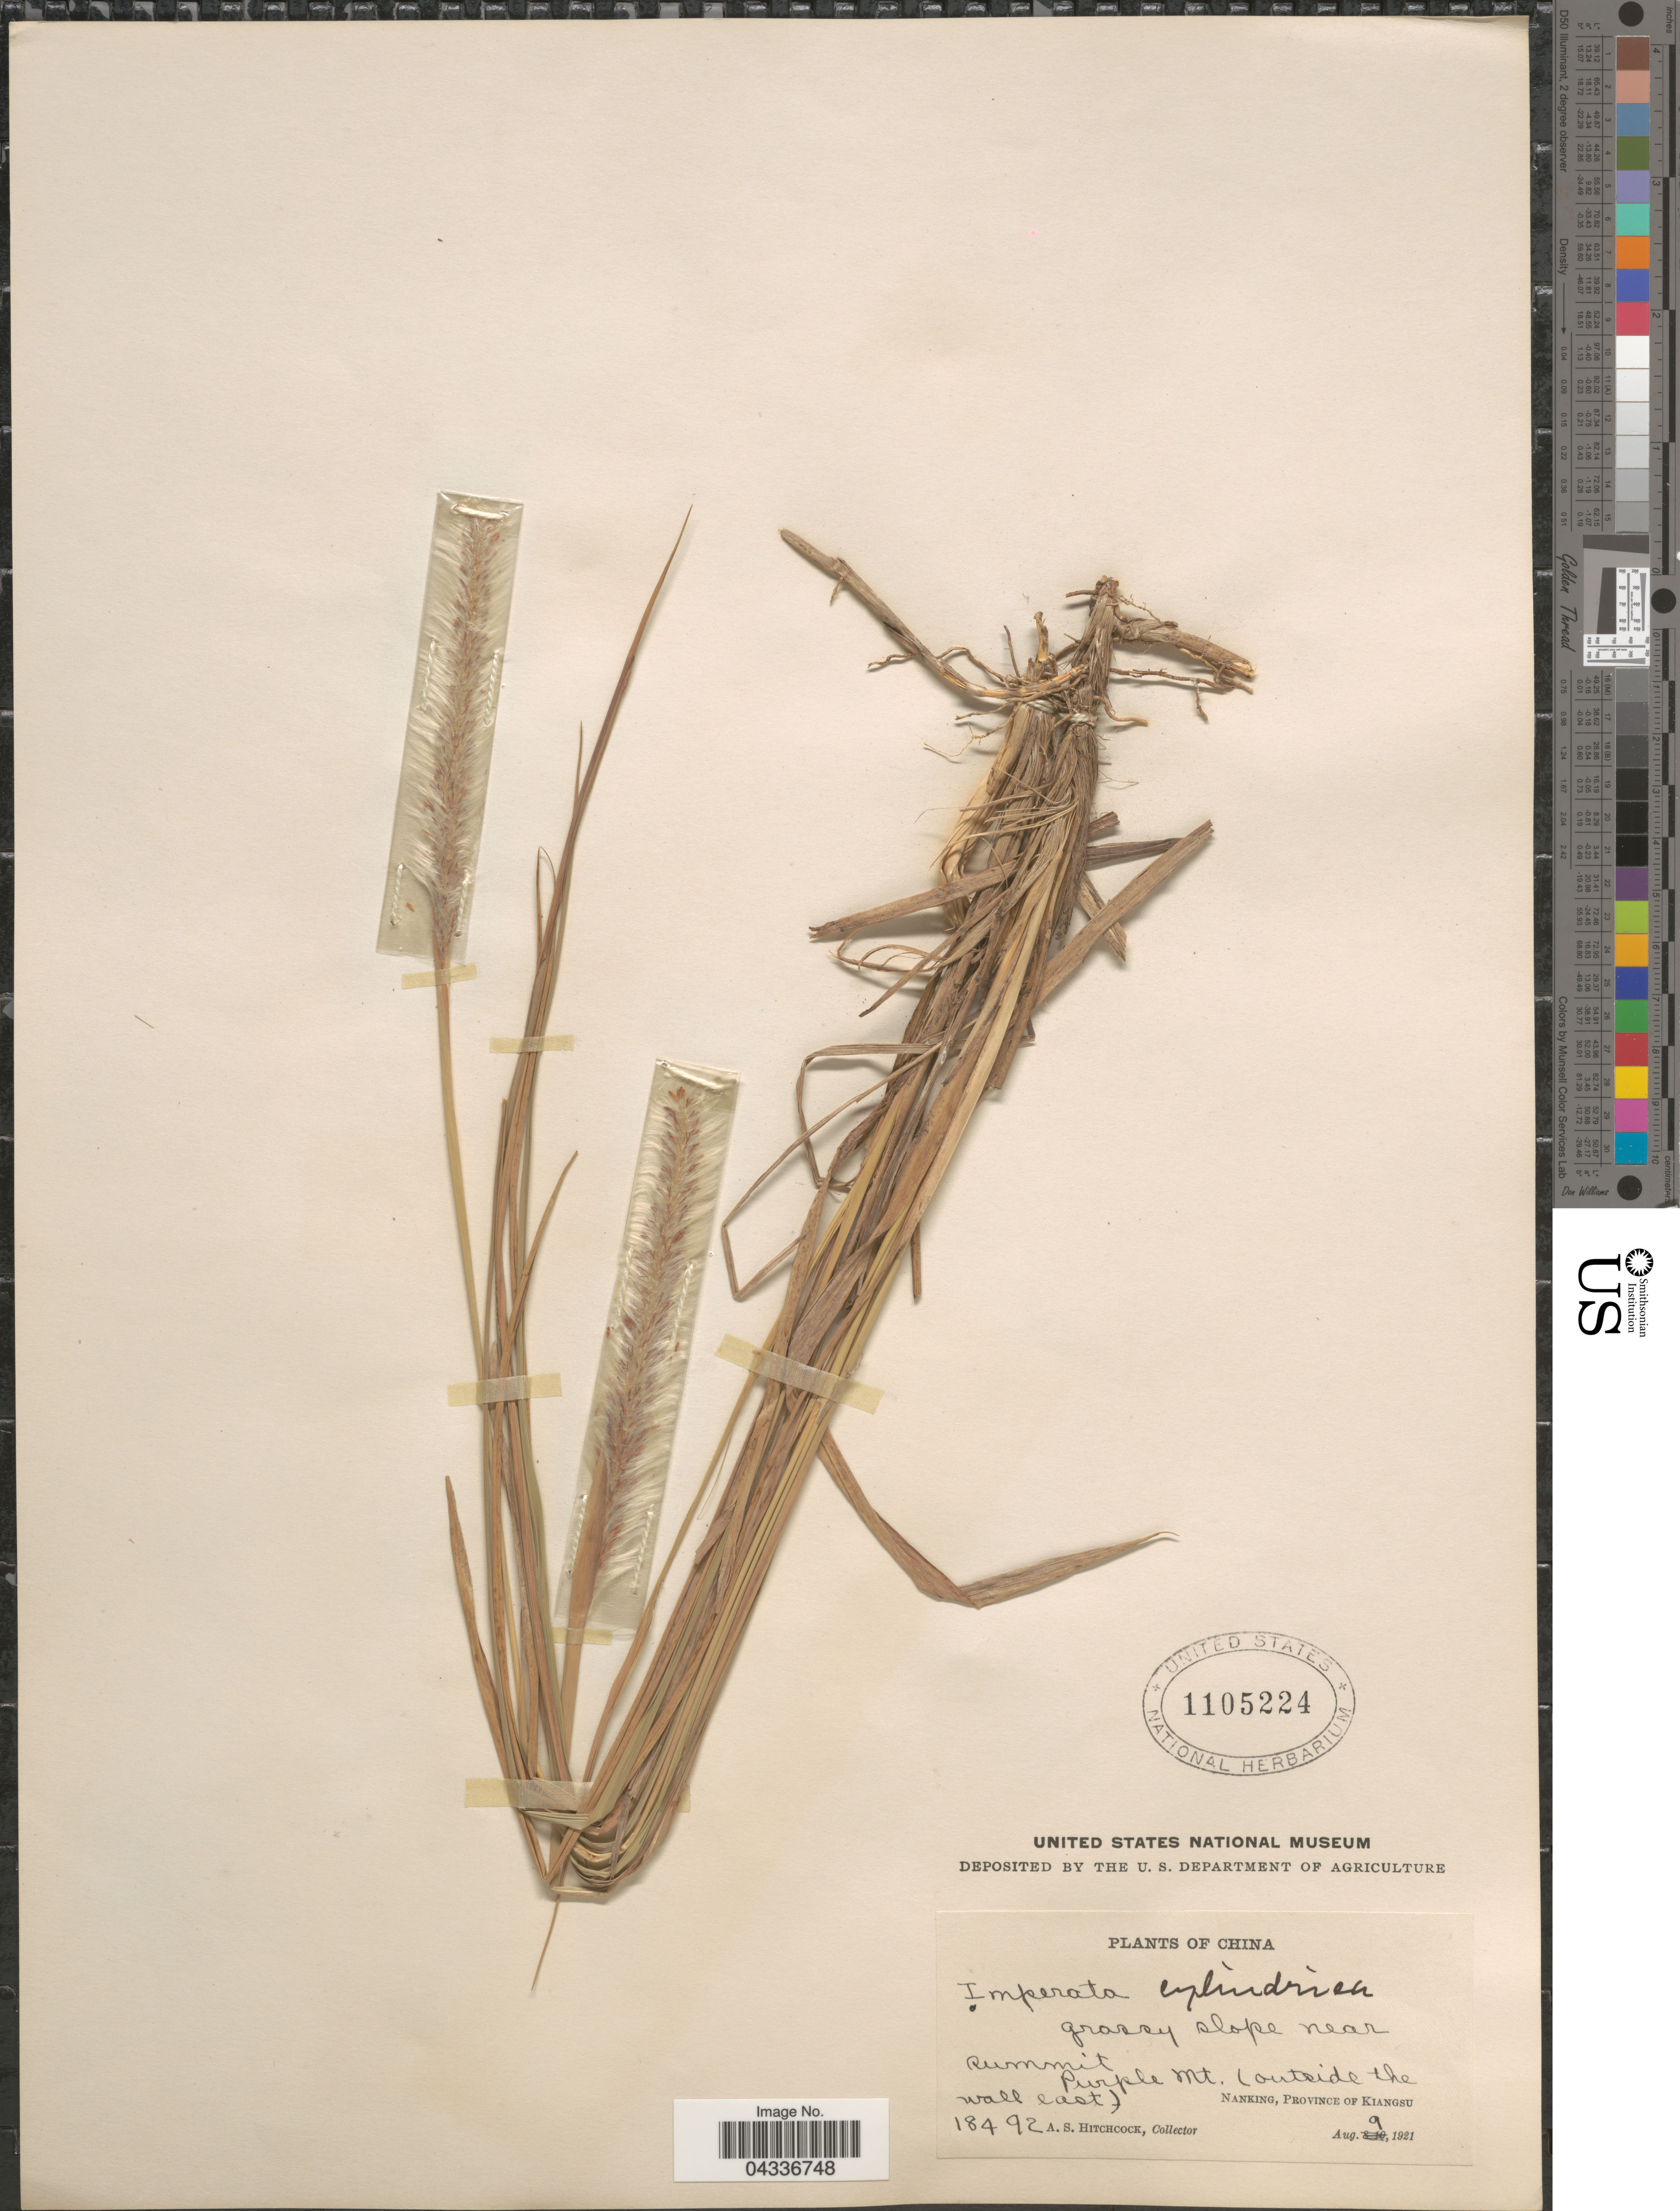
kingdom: Plantae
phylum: Tracheophyta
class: Liliopsida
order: Poales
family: Poaceae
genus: Imperata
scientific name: Imperata cylindrica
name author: (L.) P. Beauv.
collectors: A. S. Hitchcock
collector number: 18492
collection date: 1921-08-09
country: China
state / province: Jiangsu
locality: Grassy slope near summit. Purple Mt. (outside the wall east). Nanking, Province of Kiangsu.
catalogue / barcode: US 1105224